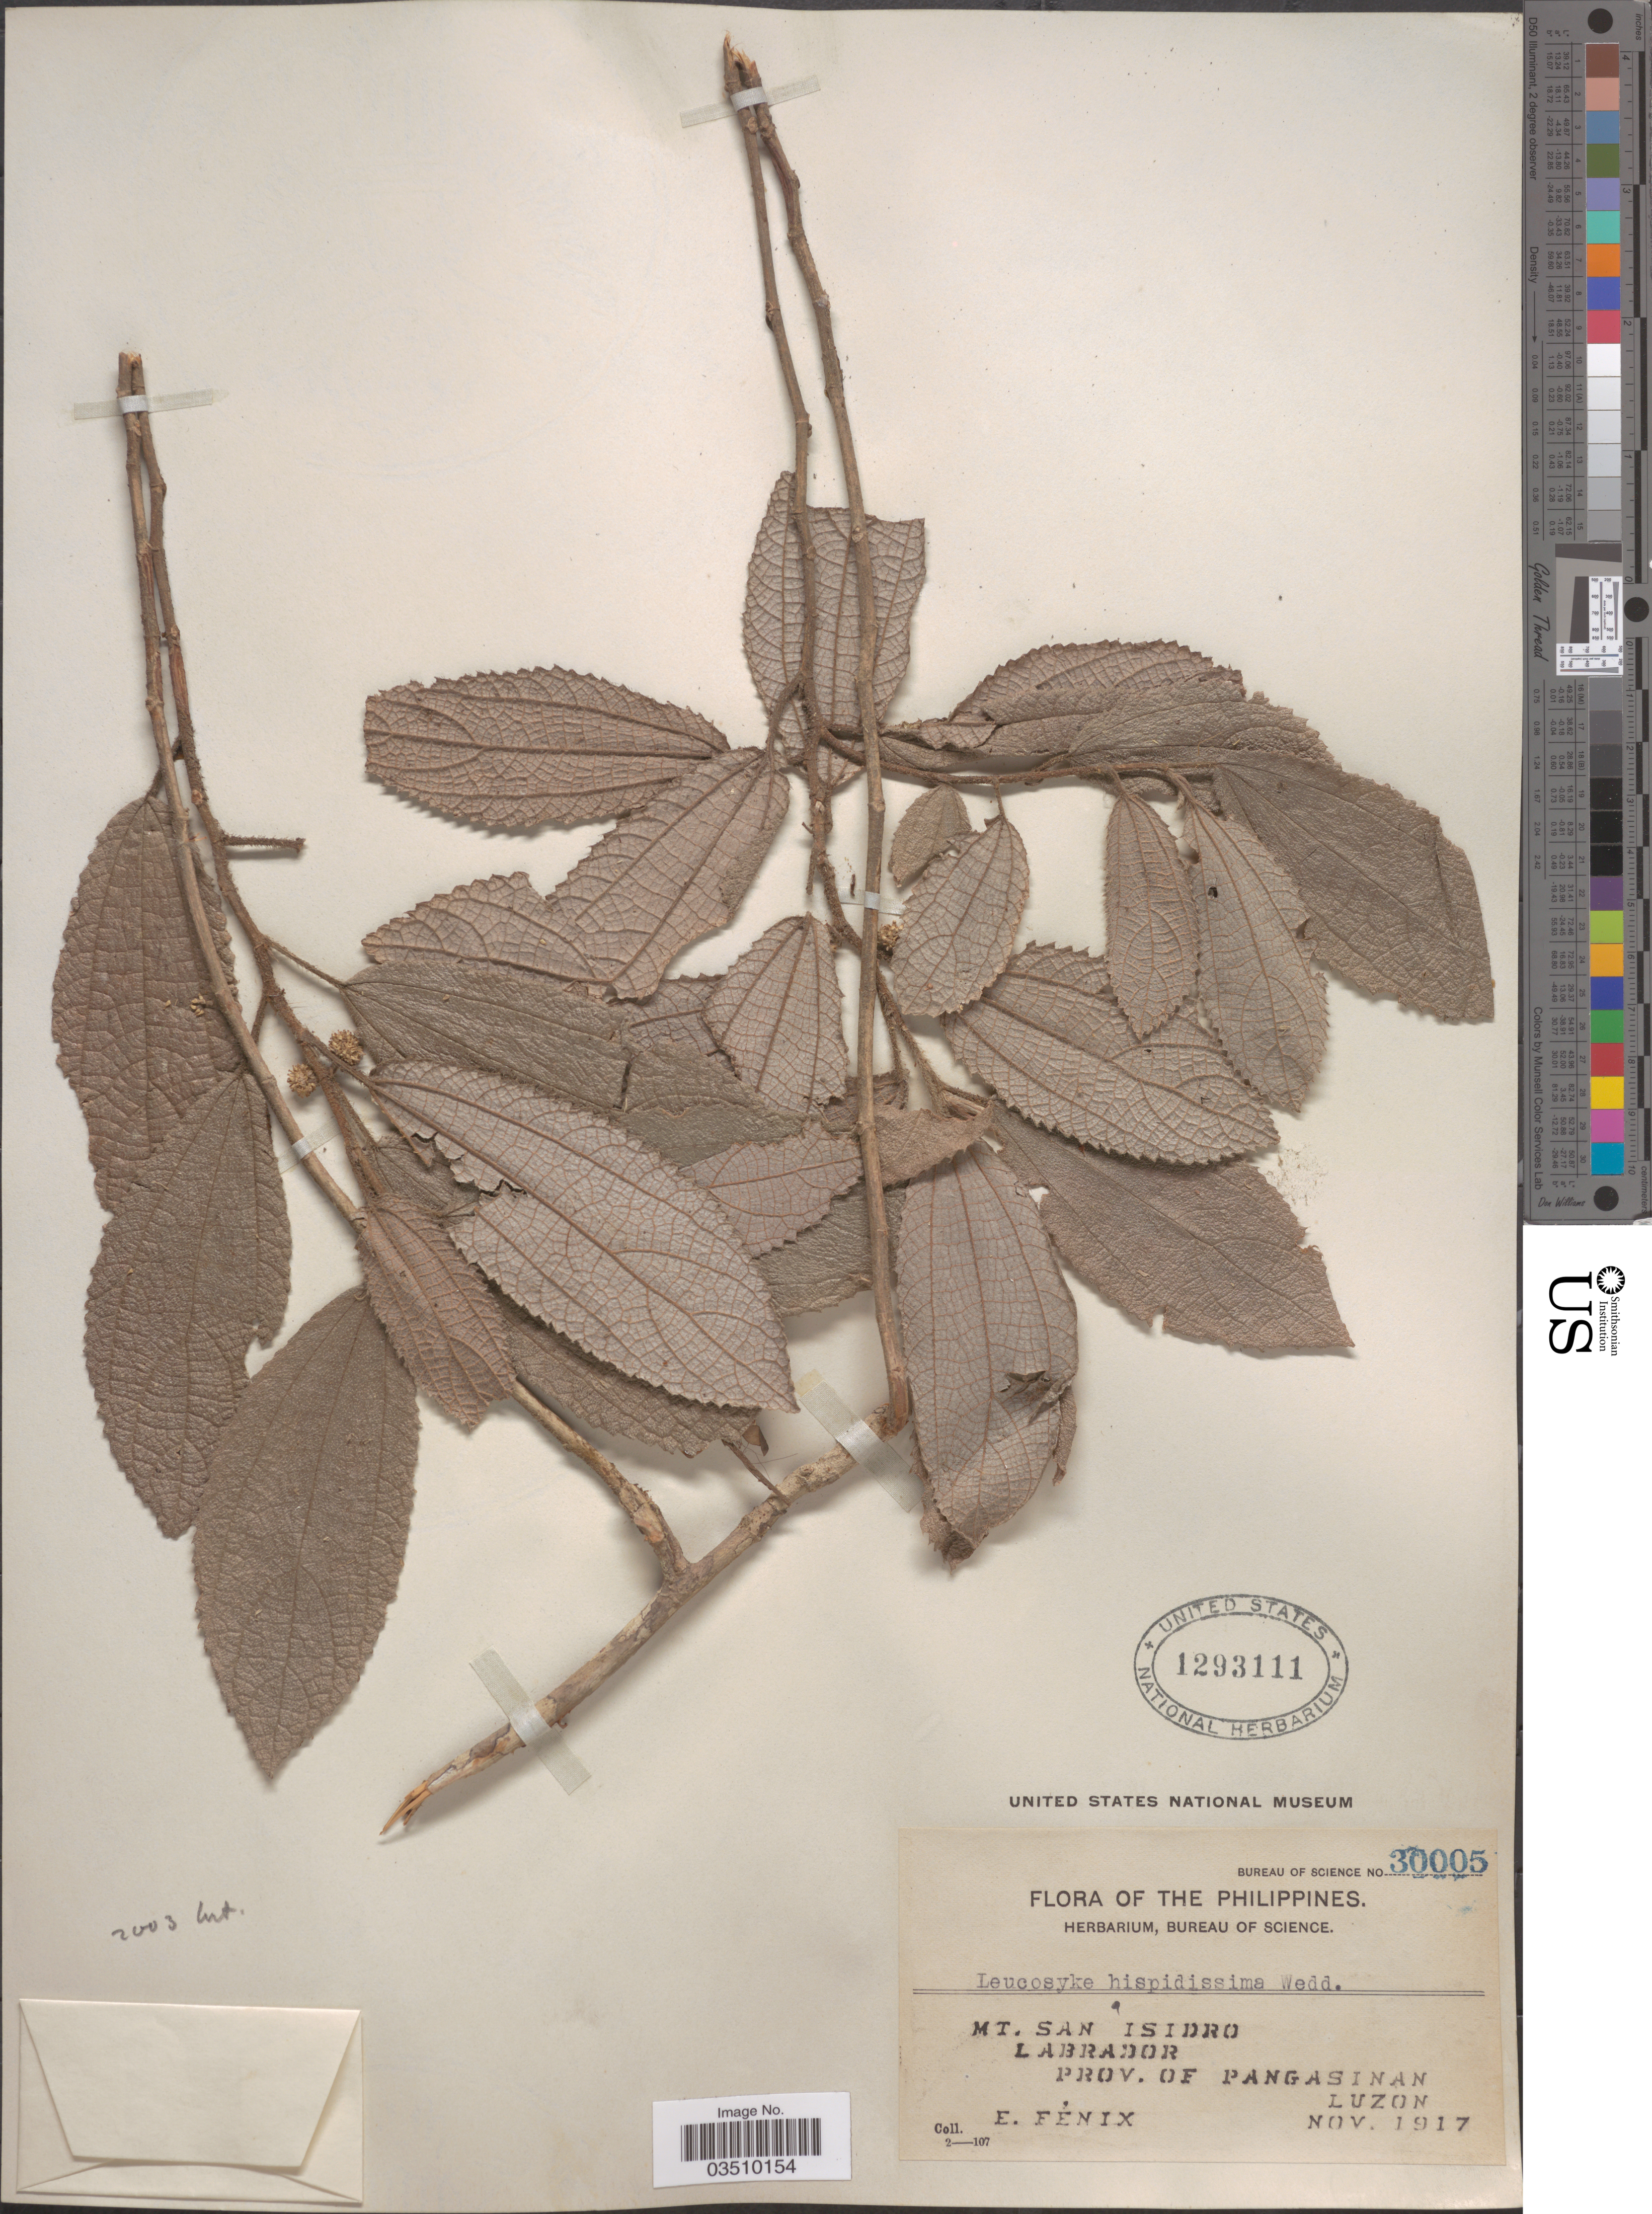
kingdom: Plantae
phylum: Tracheophyta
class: Magnoliopsida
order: Rosales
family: Urticaceae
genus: Leucosyke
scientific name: Leucosyke hispidissima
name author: Miq.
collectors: E. Fénix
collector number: Bureau of Science 30005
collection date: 1917-11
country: Philippines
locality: Mt. San Isidro. Labrador. Prov. of Pangasinan. Luzon.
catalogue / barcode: US 1293111